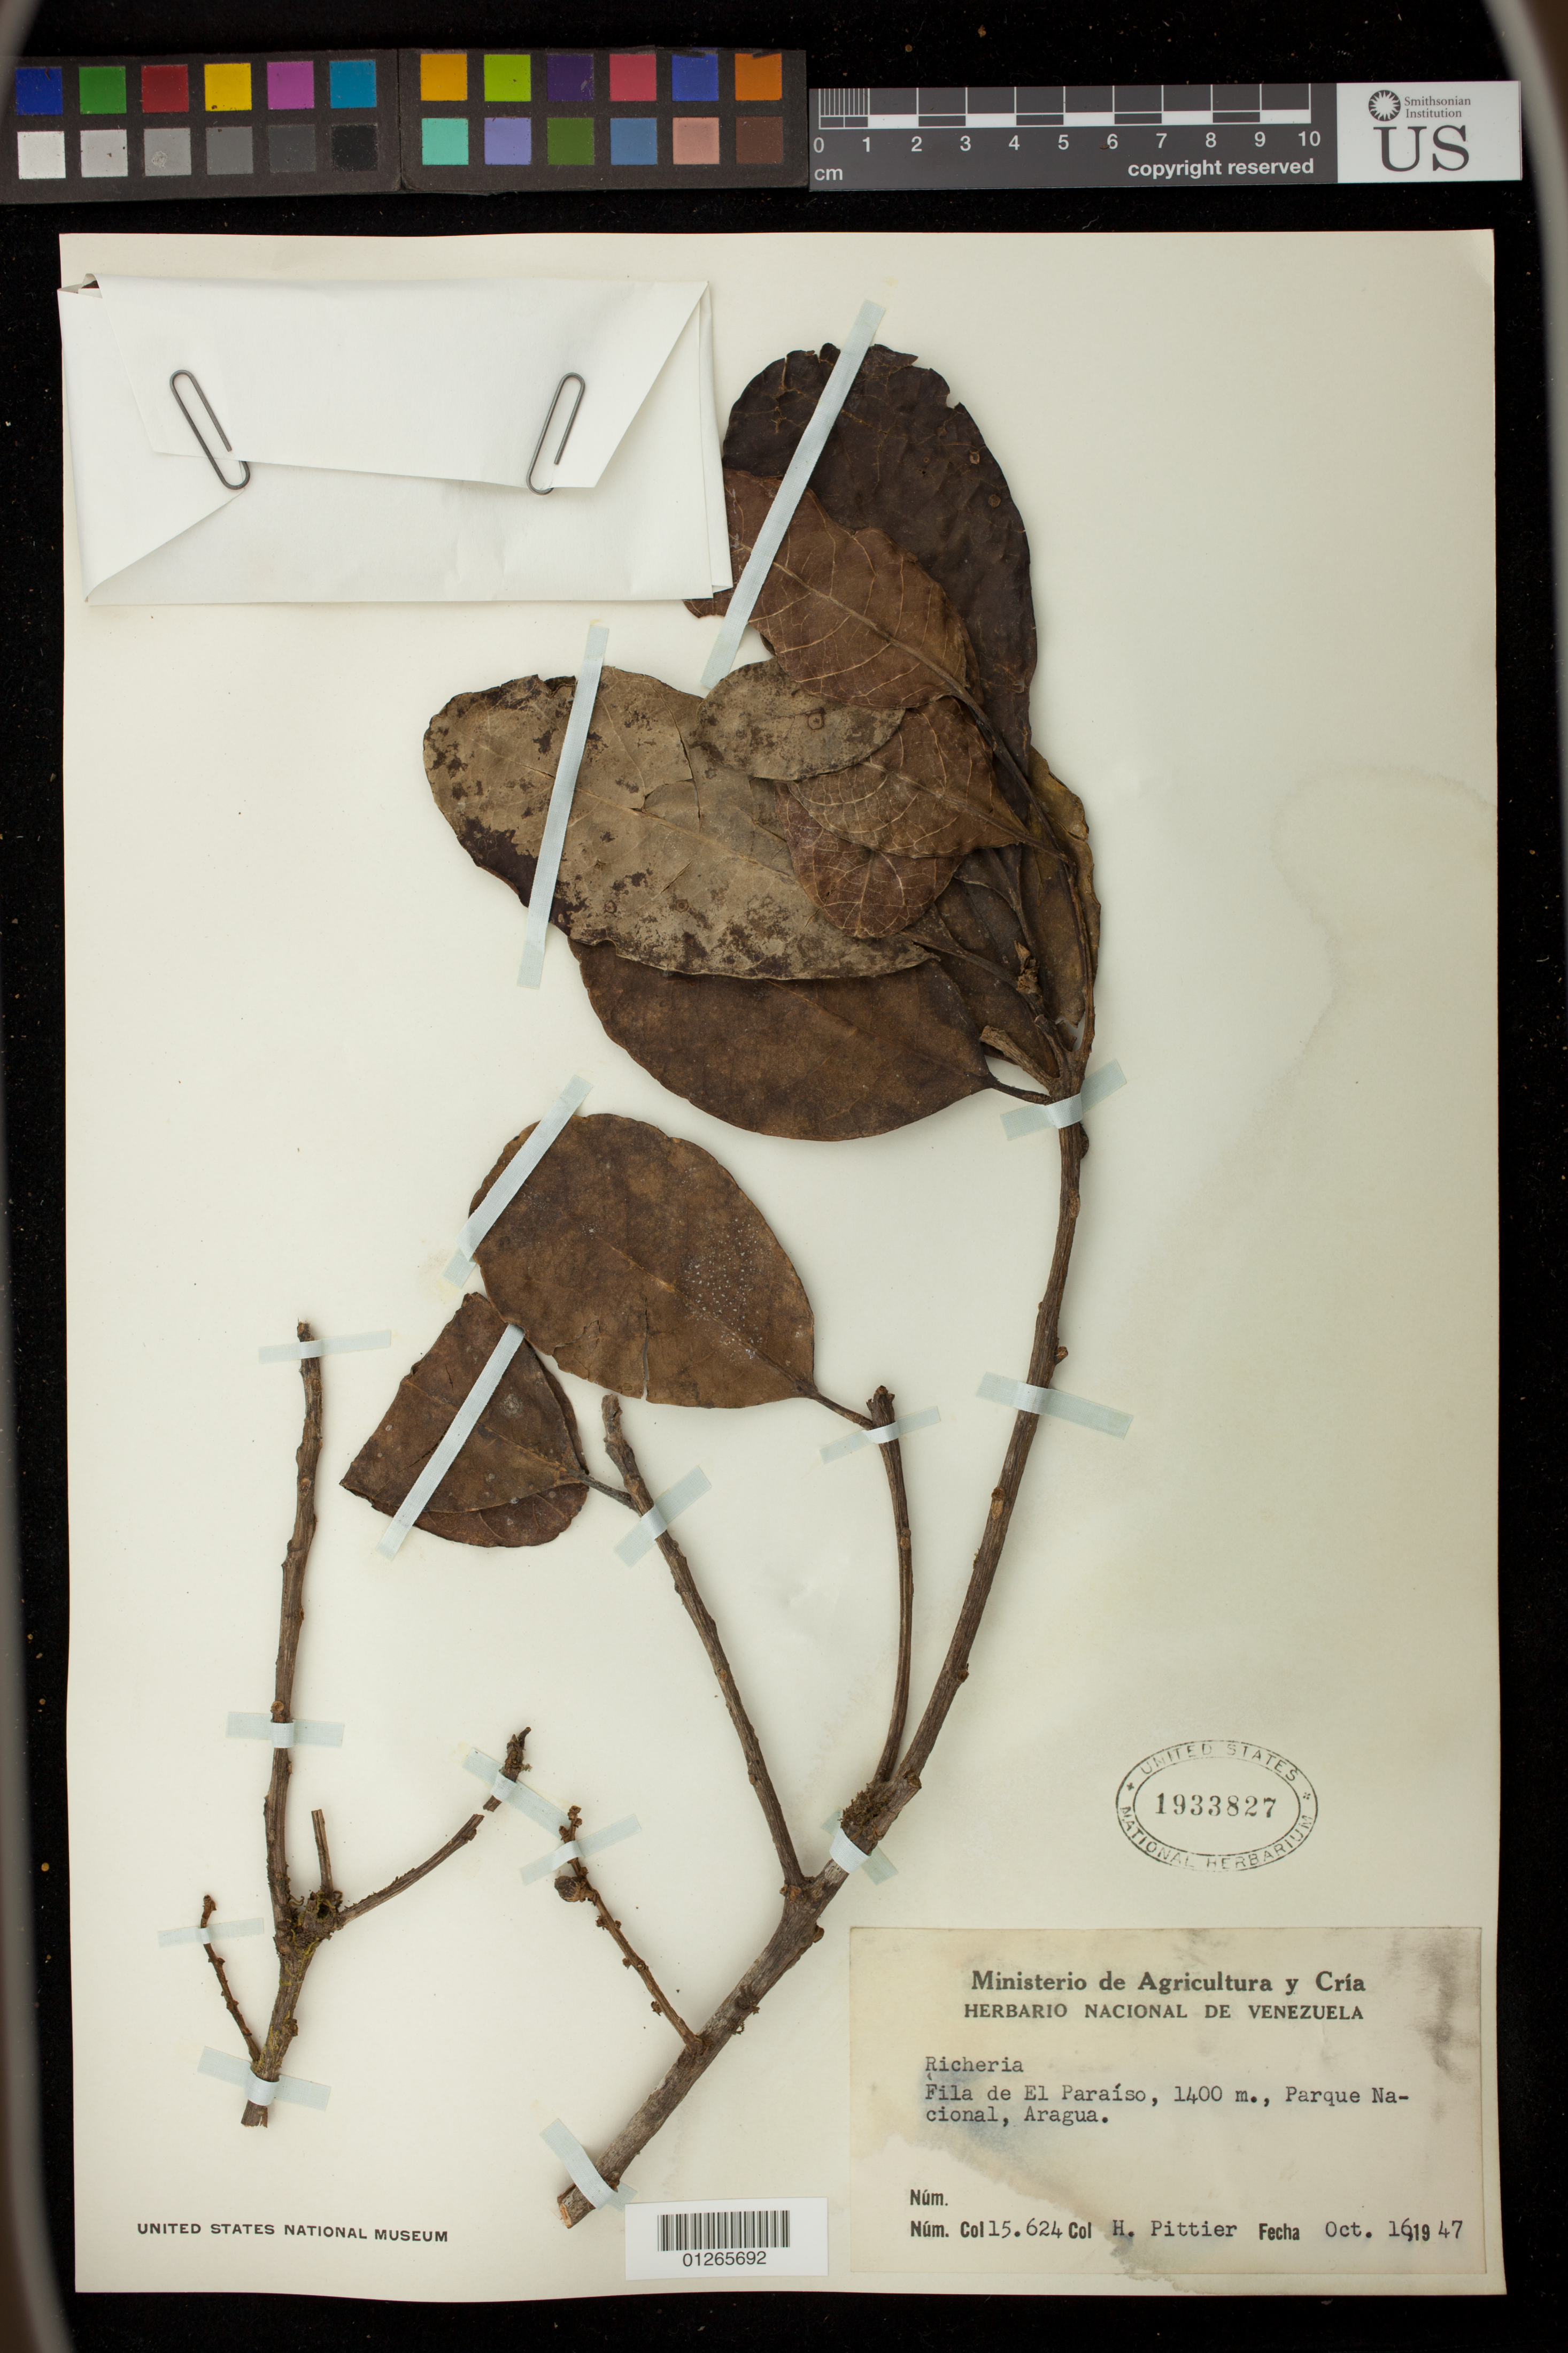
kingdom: Plantae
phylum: Tracheophyta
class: Magnoliopsida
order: Malpighiales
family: Phyllanthaceae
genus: Richeria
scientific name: Richeria sp.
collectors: H. F. Pittier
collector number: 15.624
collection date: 1947-10-16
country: Venezuela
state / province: Aragua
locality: Merida: El Paramito, near Escuque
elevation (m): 1401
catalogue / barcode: US 1933827